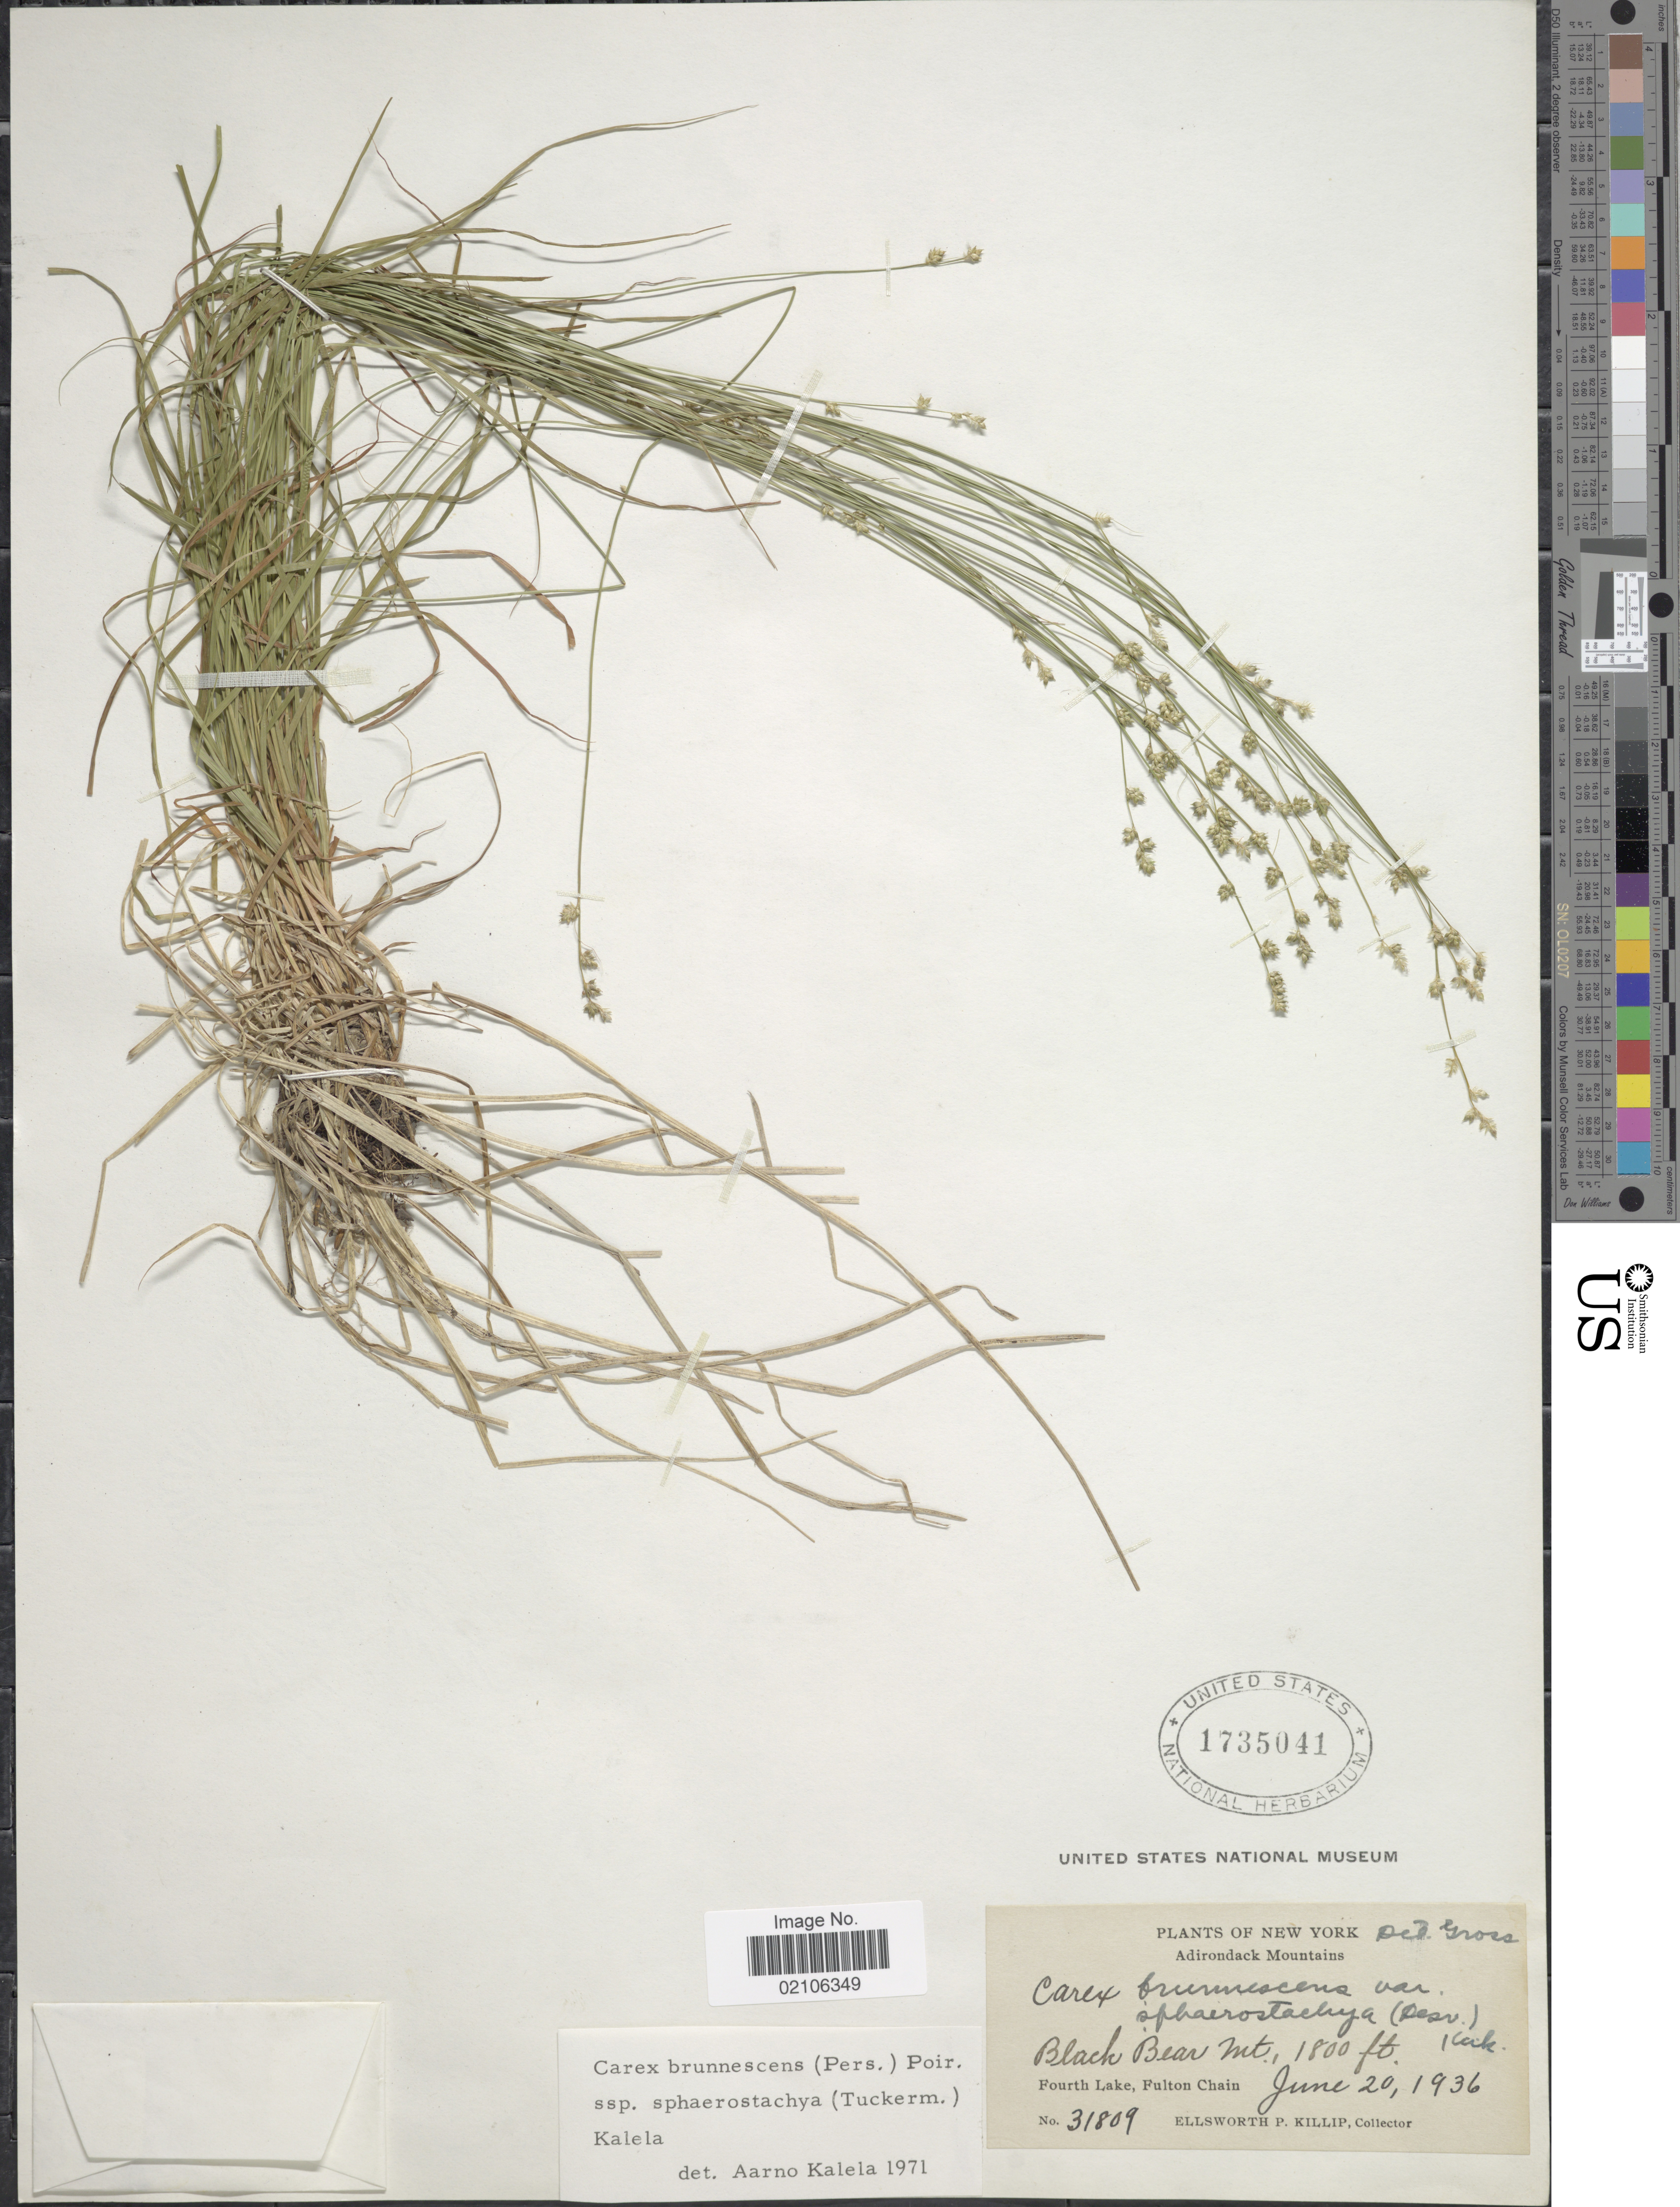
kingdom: Plantae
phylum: Tracheophyta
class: Liliopsida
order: Poales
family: Cyperaceae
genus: Carex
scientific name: Carex brunnescens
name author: (Pers.) Poir.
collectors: E. P. Killip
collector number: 31809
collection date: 1936-06-20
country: United States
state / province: New York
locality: Adirondack Mountains, Black Bear Mt., Fourth Lake, Fulton Chain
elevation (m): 549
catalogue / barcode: US 1735041